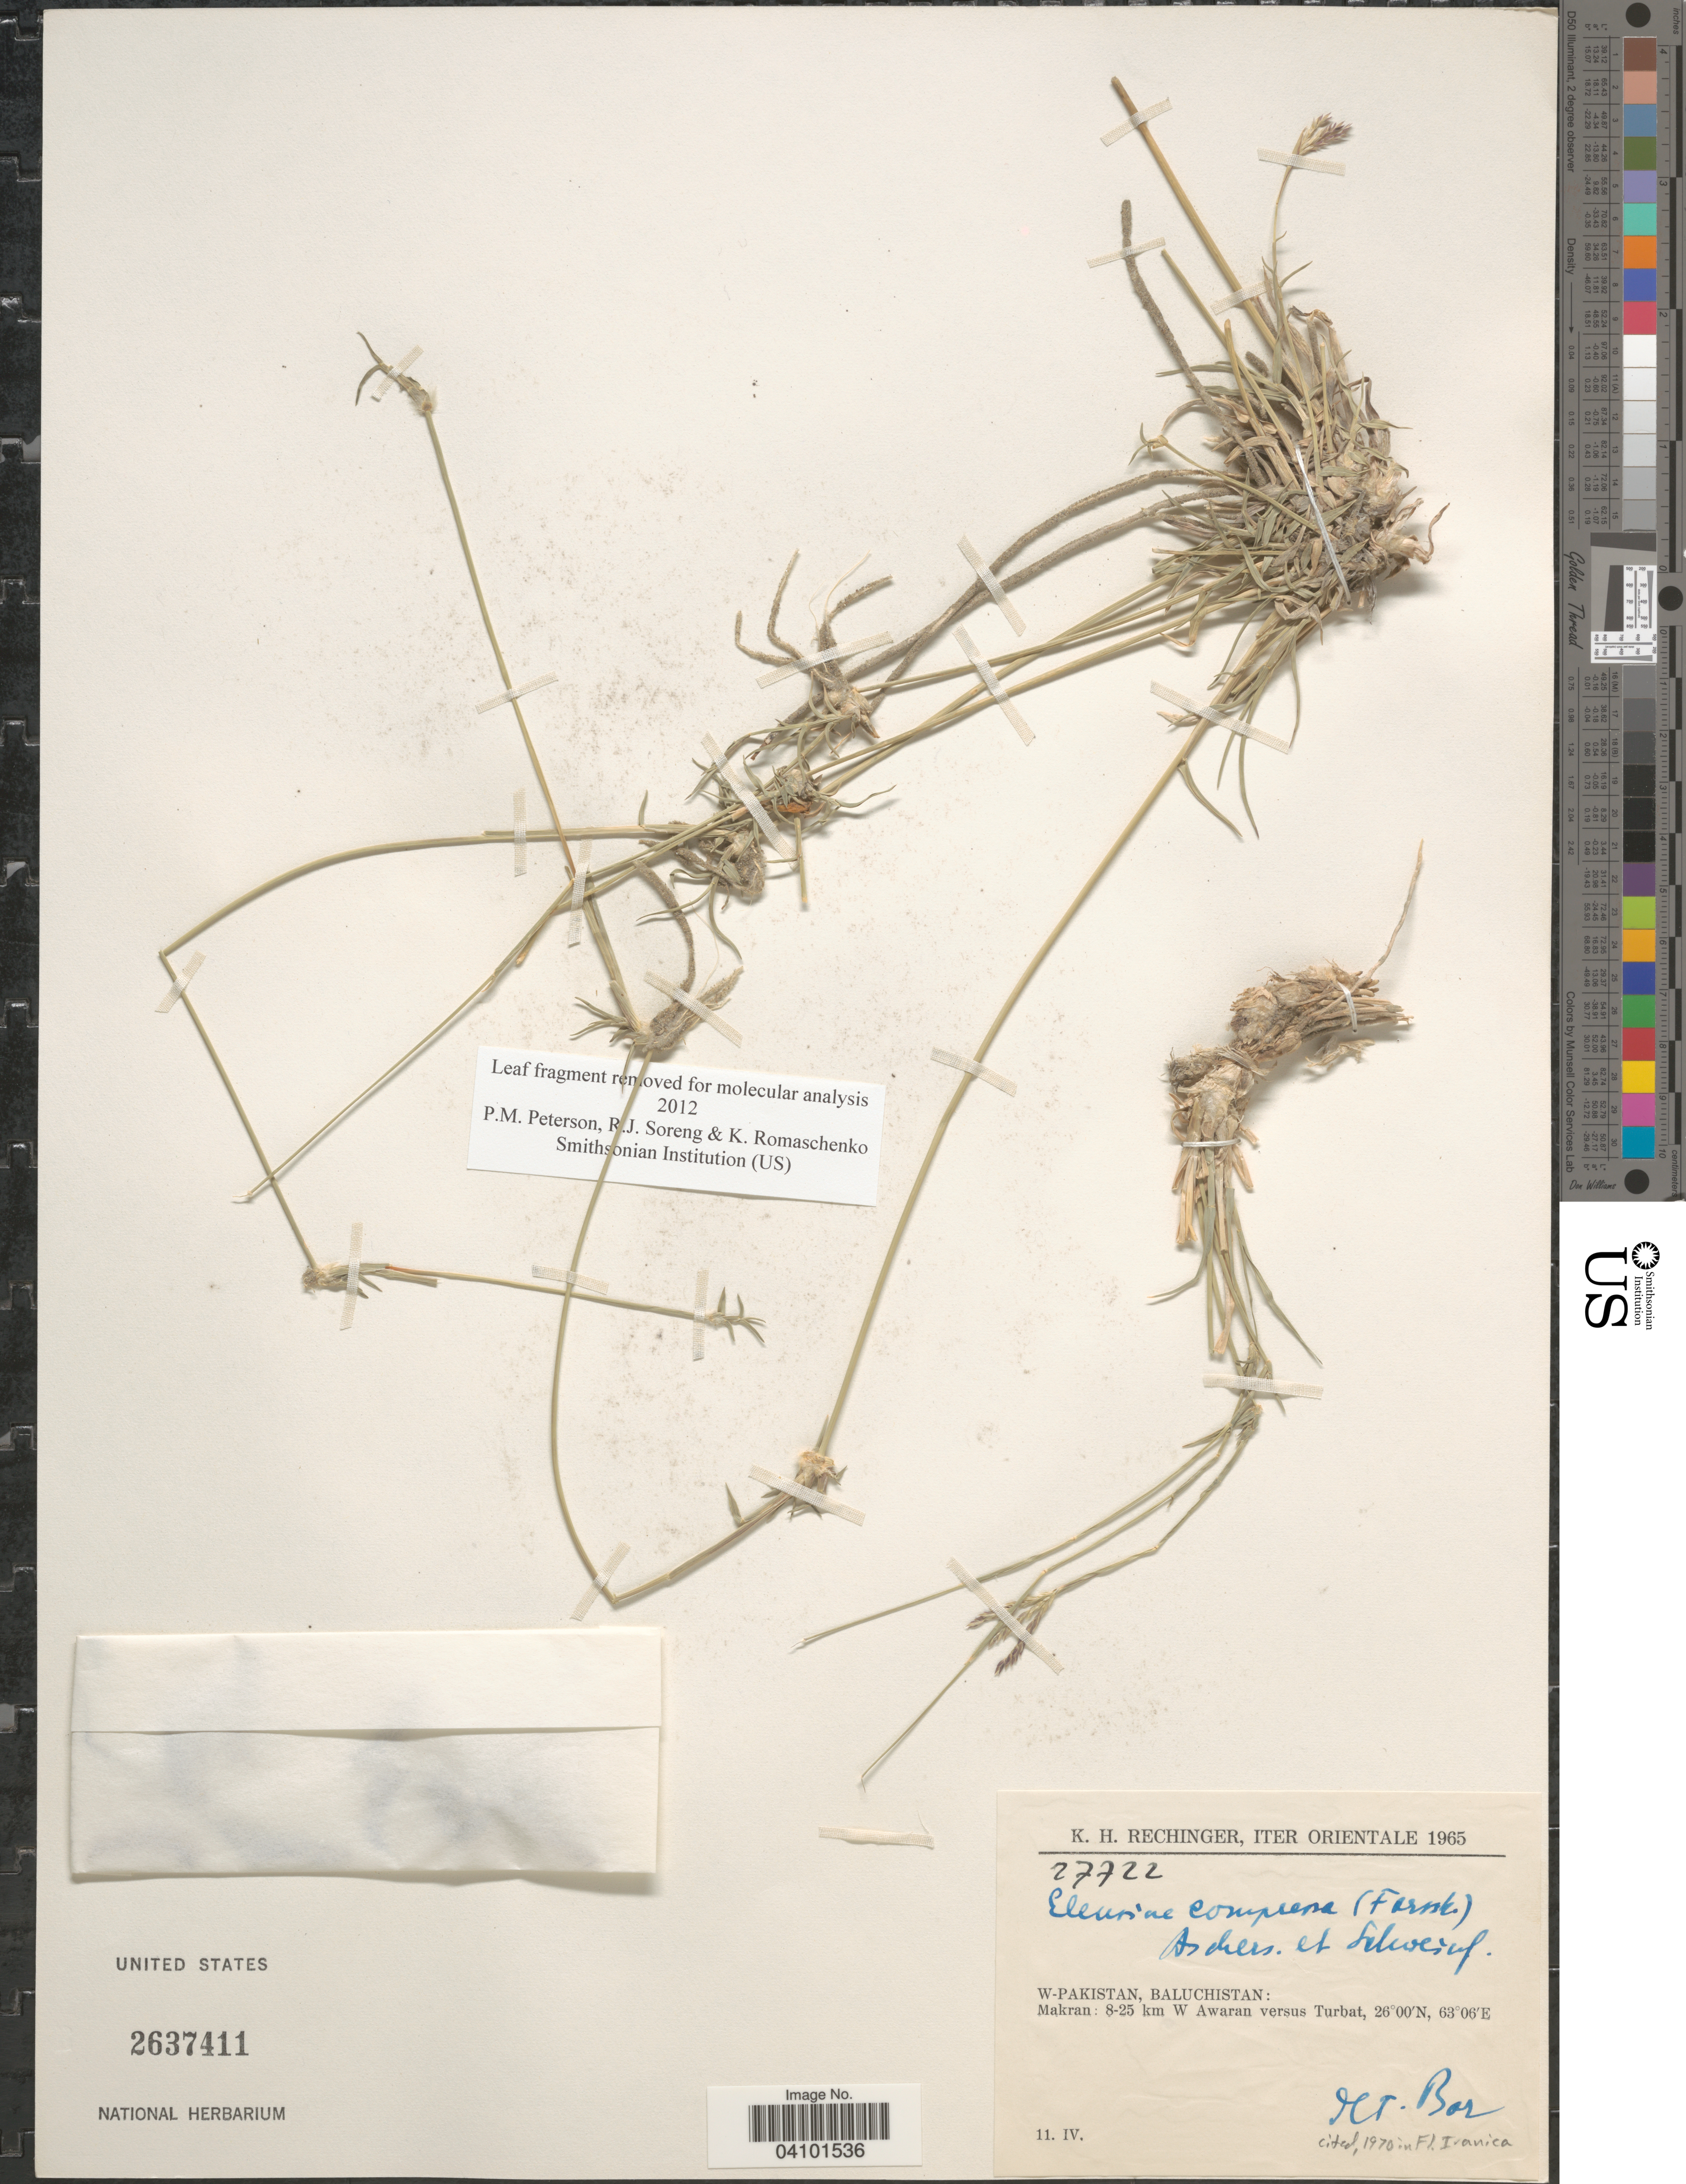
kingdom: Plantae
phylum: Tracheophyta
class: Liliopsida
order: Poales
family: Poaceae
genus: Chloris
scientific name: Chloris flagellifera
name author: (Nees) P.M. Peterson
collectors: K. H. Rechinger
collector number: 27722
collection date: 1965-04-11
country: Pakistan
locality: Iter Orientale 1965. W-Pakistan, Baluchistan: Makran: 8-25 km W Awaran versus Turbat.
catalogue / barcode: US 2637411